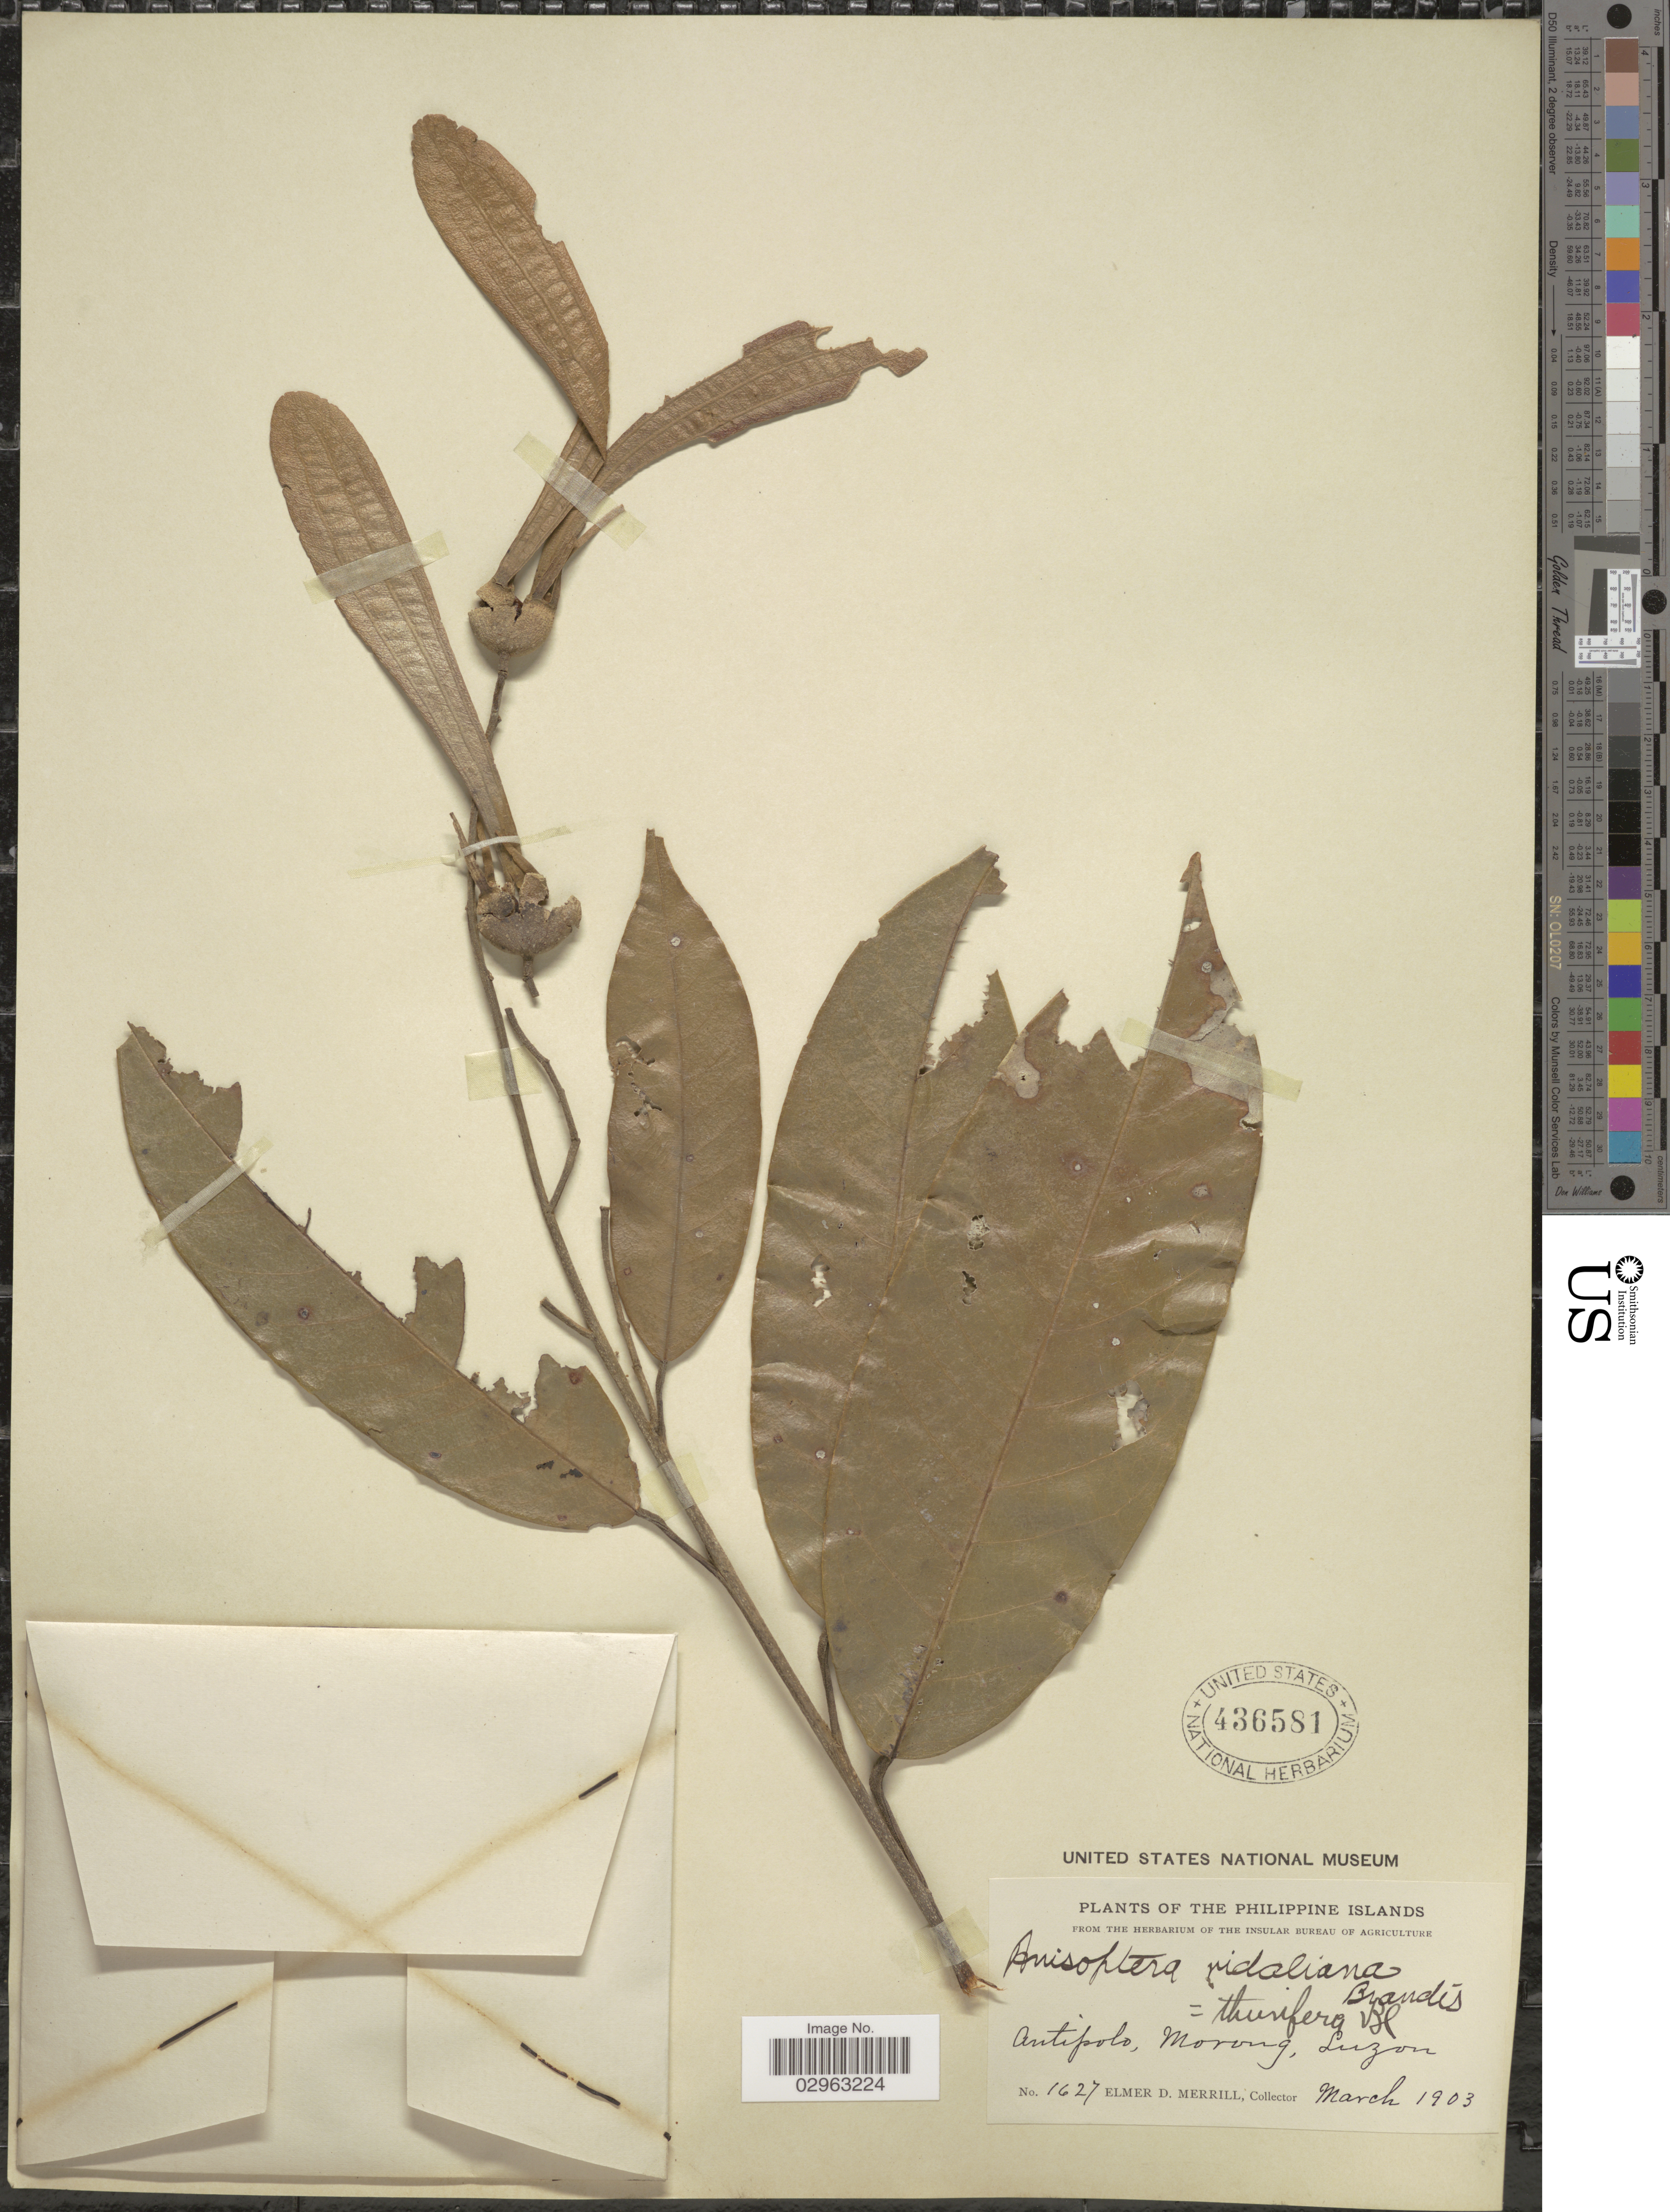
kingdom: Plantae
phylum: Tracheophyta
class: Magnoliopsida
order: Malvales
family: Dipterocarpaceae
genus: Anisoptera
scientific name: Anisoptera thurifera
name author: (Blanco) Blume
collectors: E. D. Merrill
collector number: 1627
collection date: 1903-03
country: Philippines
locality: Antipolo, Morong, Luzon.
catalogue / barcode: US 436581